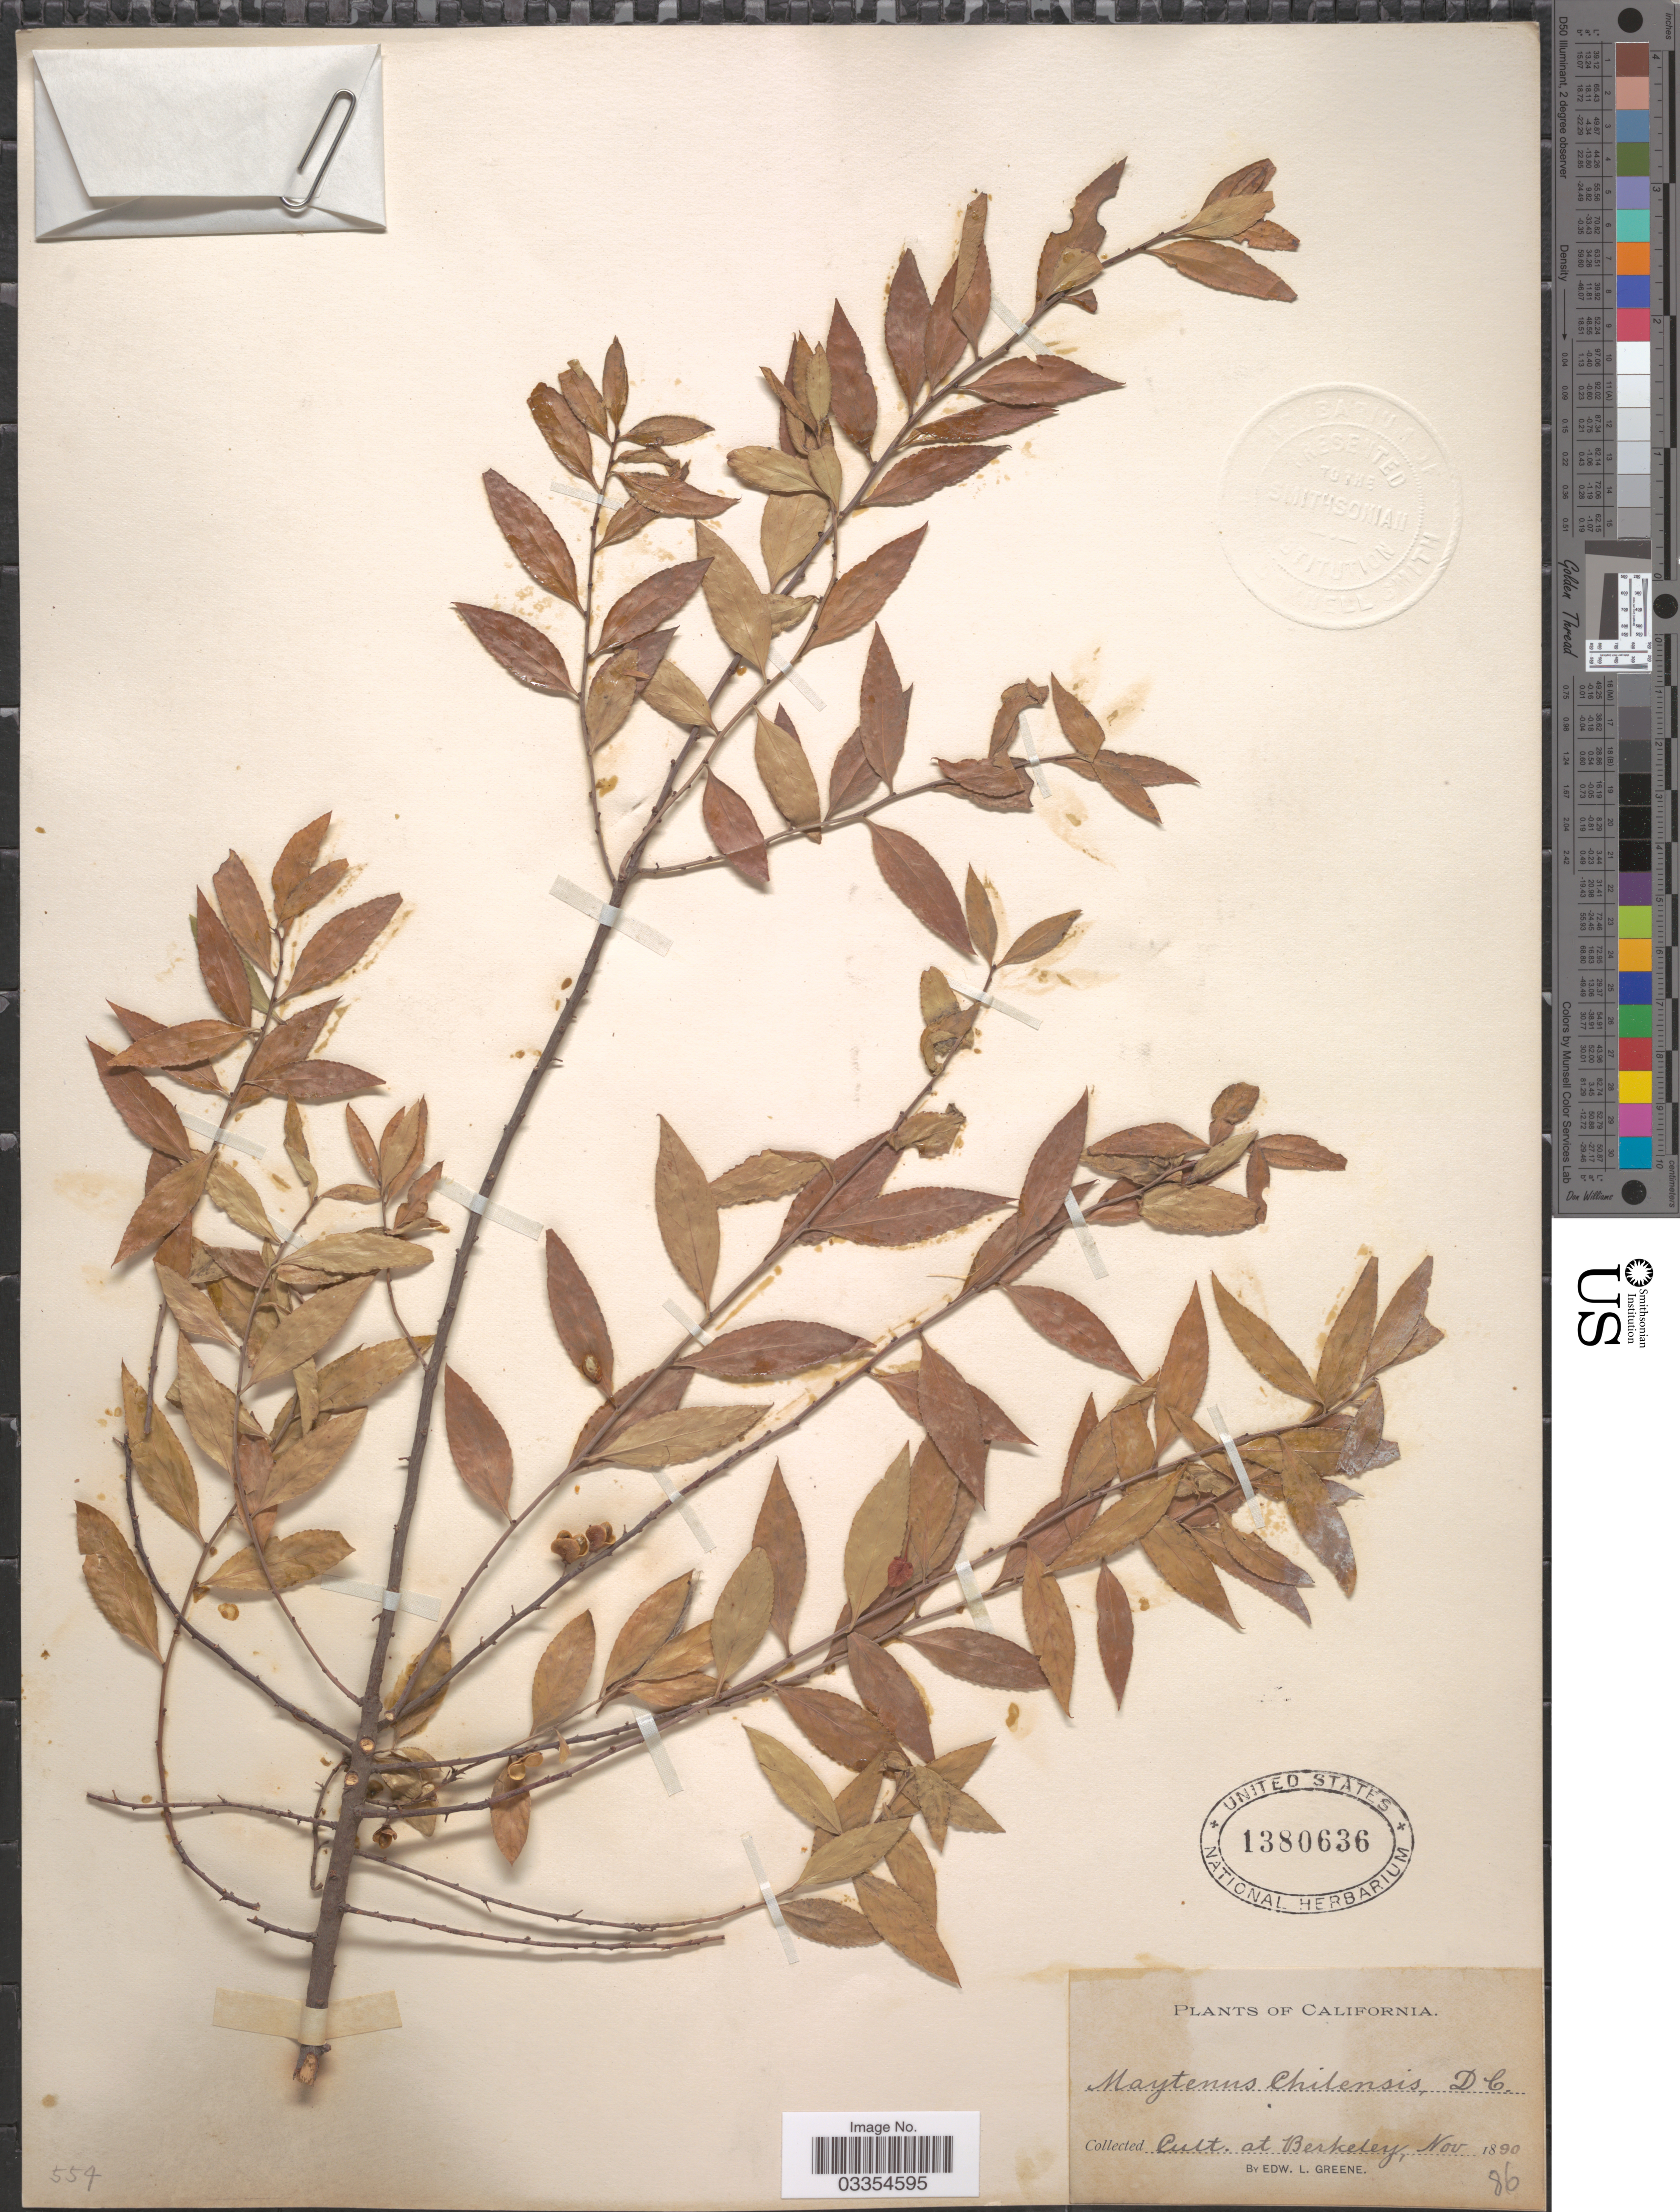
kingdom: Plantae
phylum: Tracheophyta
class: Magnoliopsida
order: Celastrales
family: Celastraceae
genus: Maytenus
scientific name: Maytenus boaria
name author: Molina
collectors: E. L. Greene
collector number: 86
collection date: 1890-11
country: United States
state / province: California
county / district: Alameda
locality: Berkeley.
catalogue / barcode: US 1380636